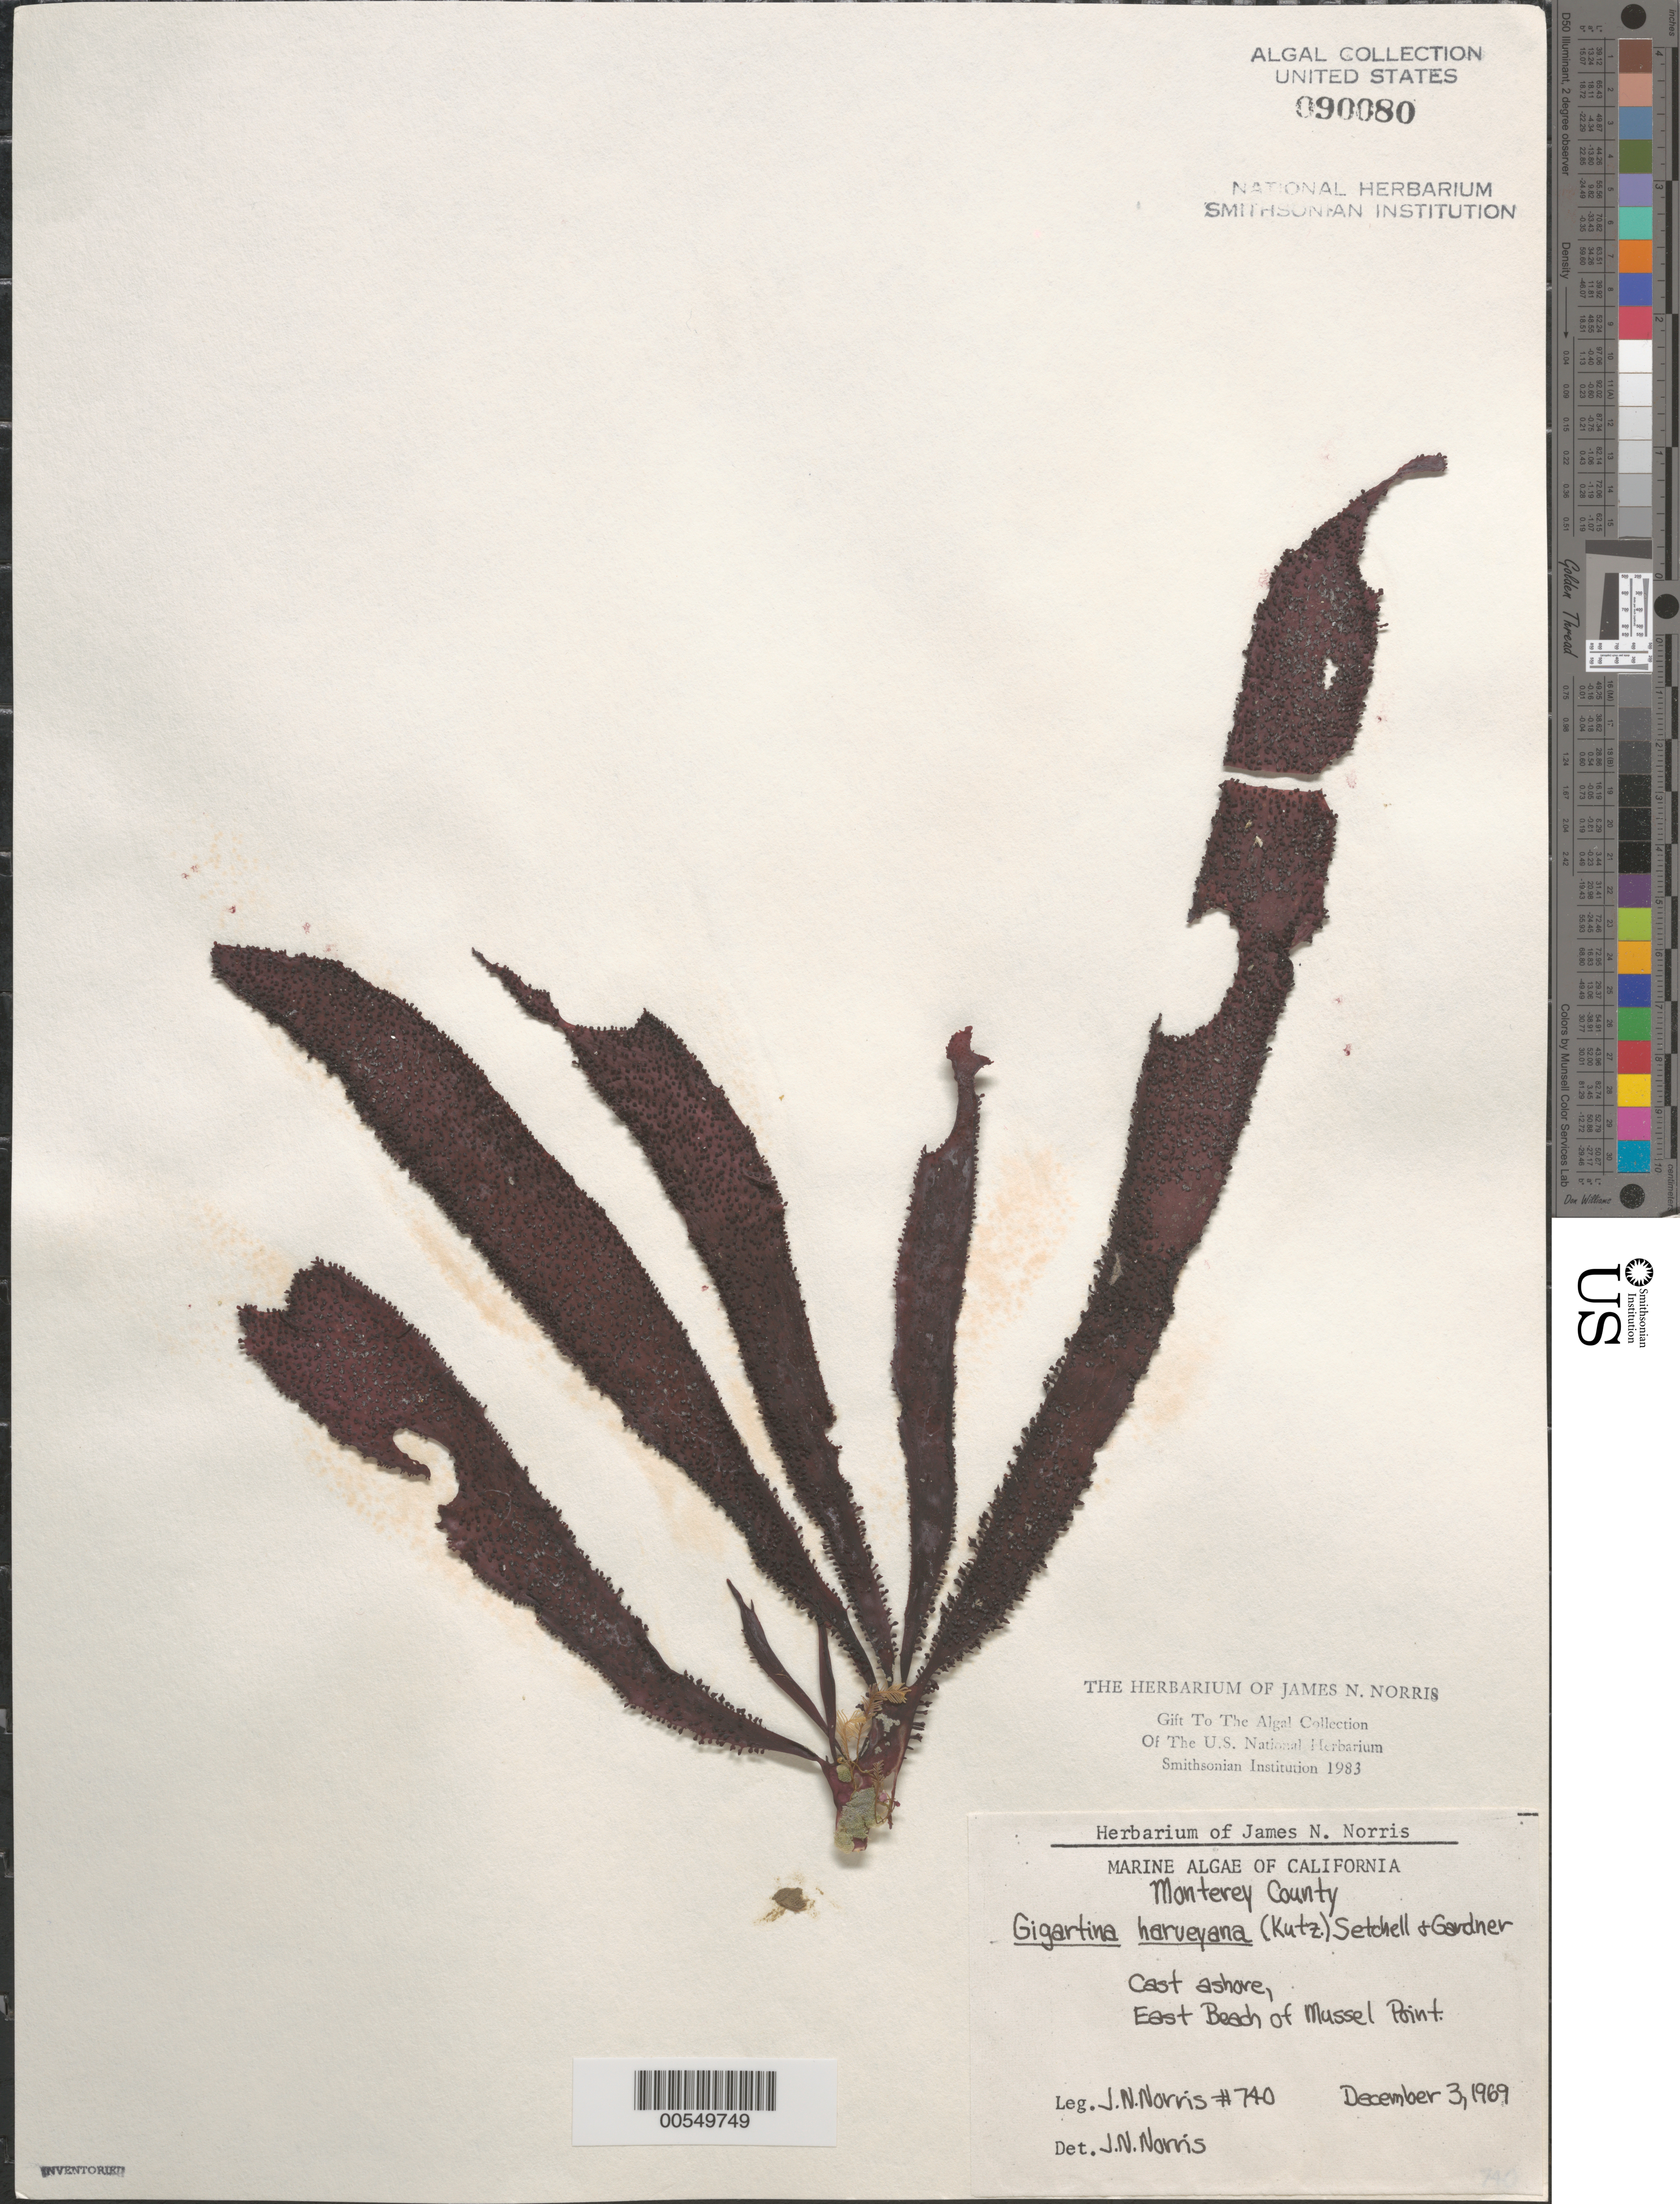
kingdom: Plantae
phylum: Rhodophyta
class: Florideophyceae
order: Gigartinales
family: Gigartinaceae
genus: Chondracanthus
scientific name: Chondracanthus harveyanus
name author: (Kütz.) Guiry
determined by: Algae name updating Project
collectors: P. Roy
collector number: JN-740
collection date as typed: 03 Dec 1970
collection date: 1970-12-03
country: United States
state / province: California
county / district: Monterey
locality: East Beach, Mussel Point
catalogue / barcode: US 90080